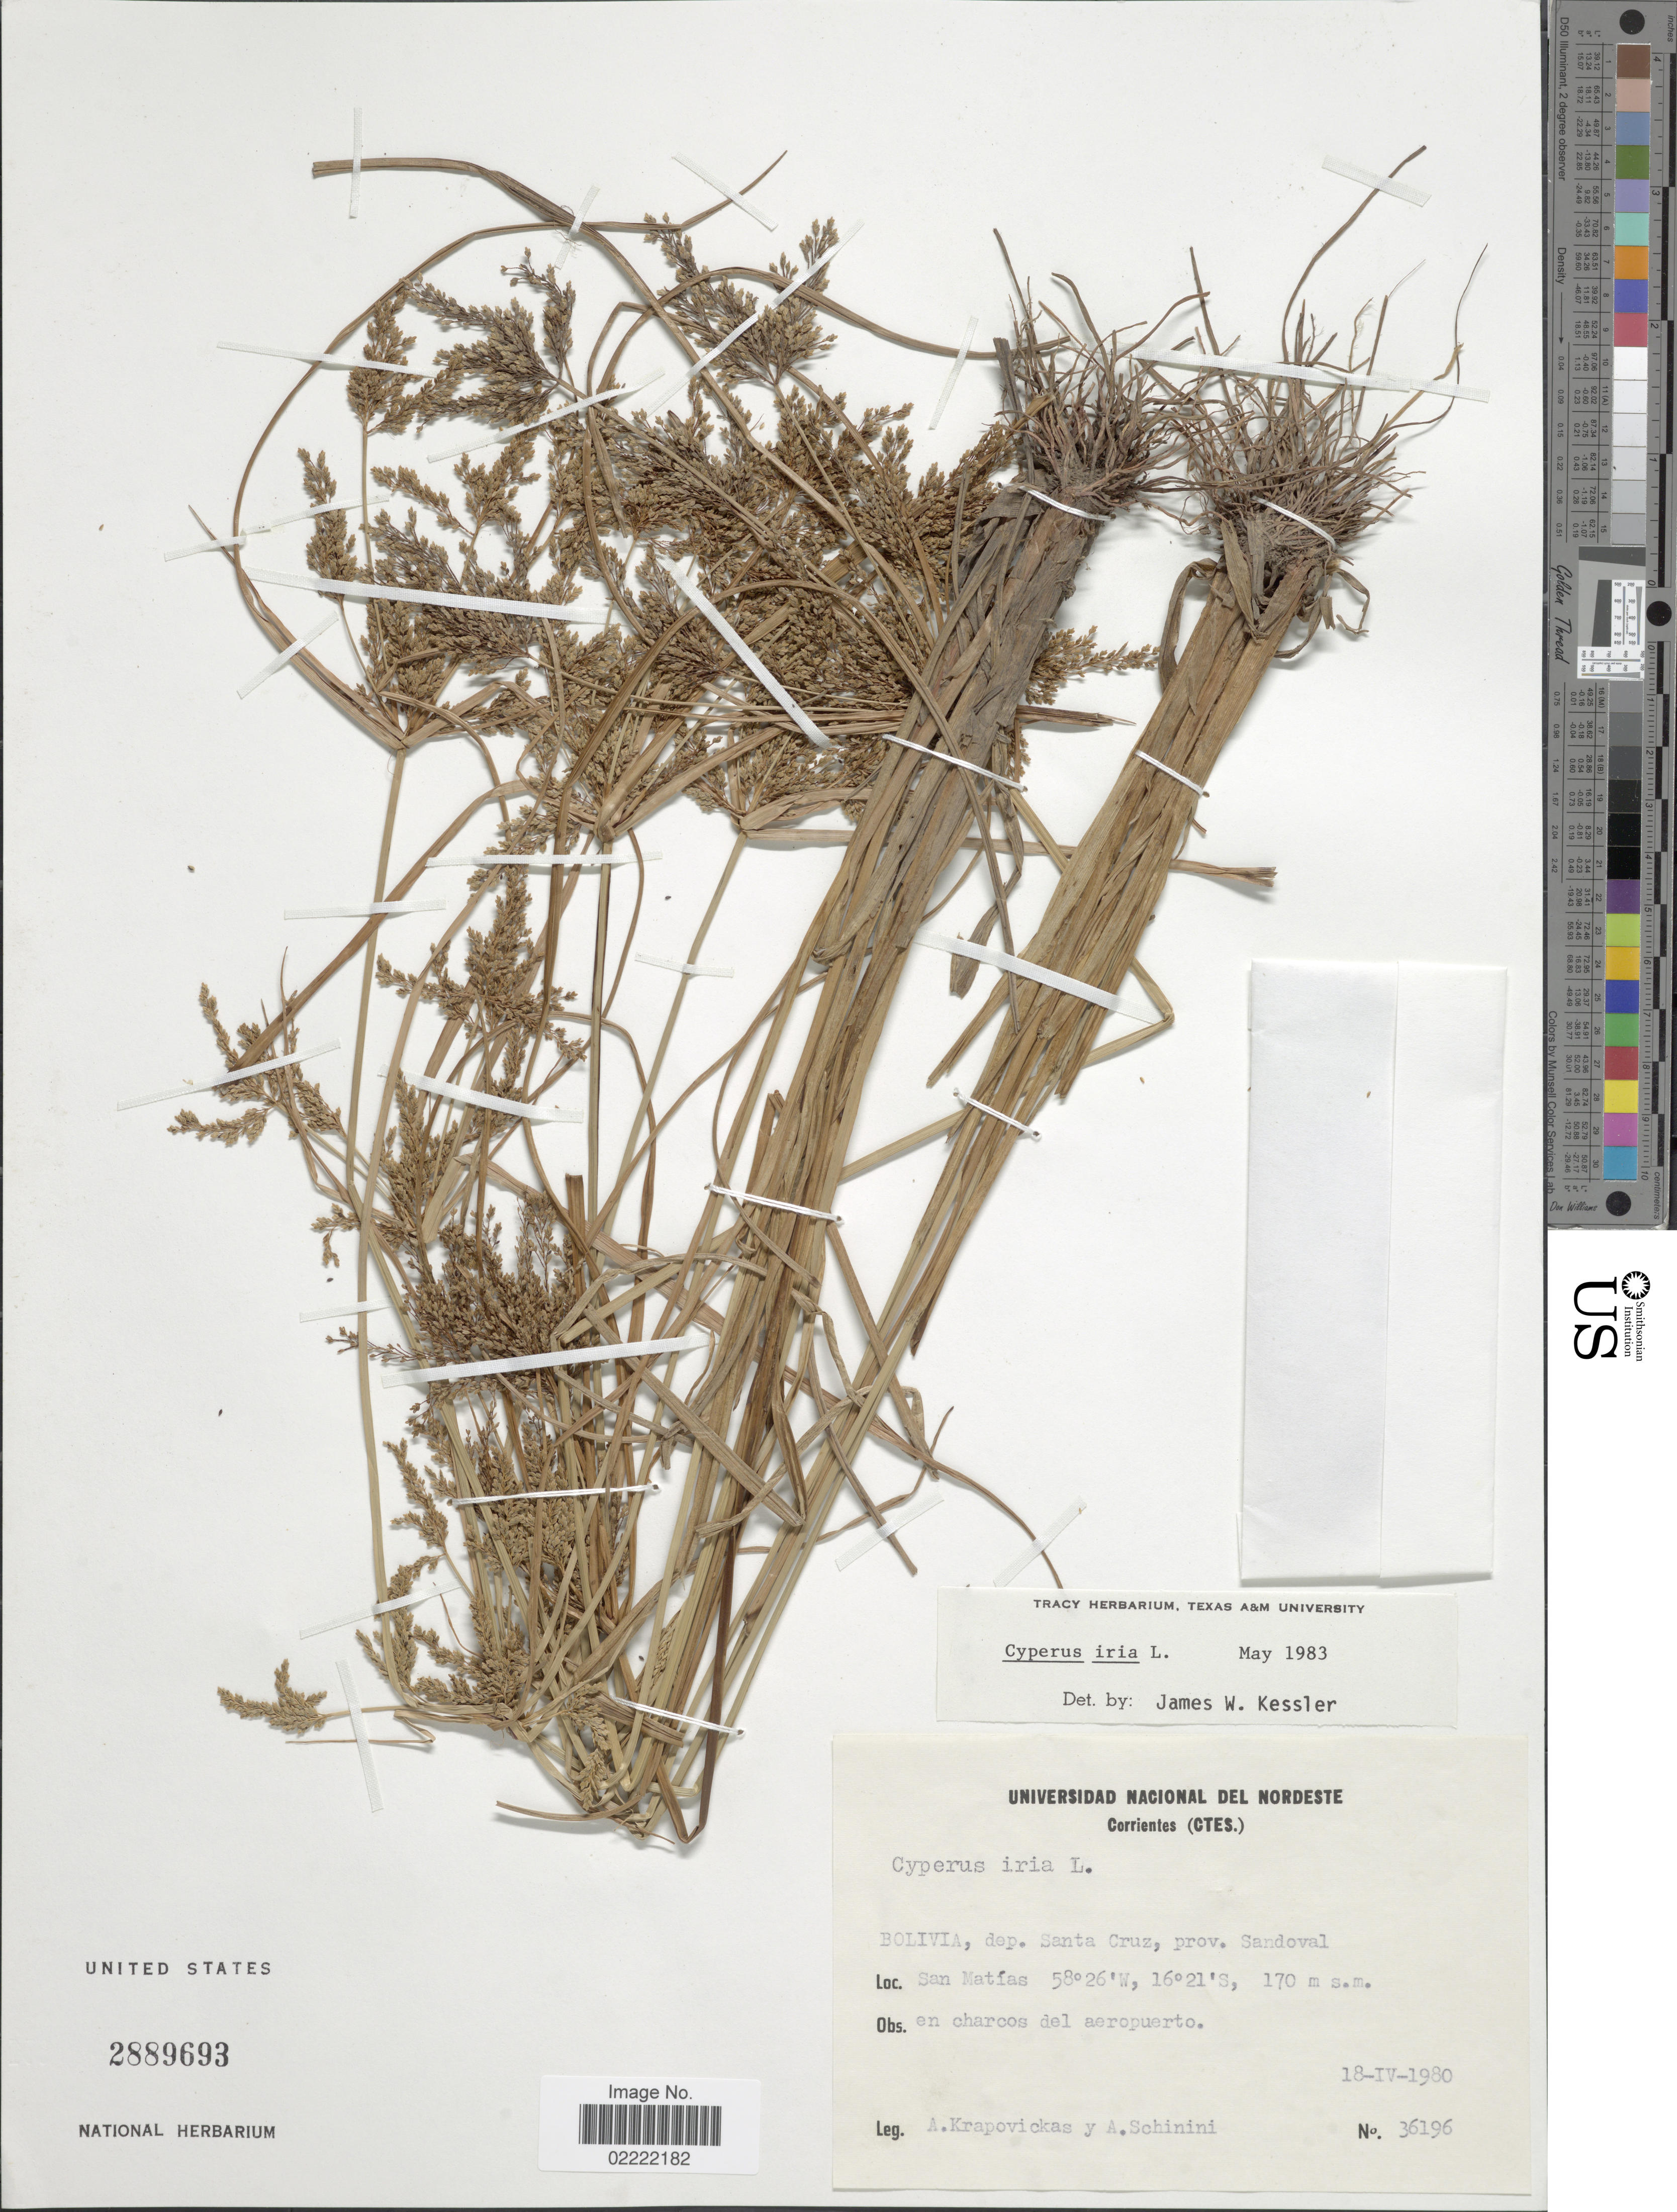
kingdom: Plantae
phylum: Tracheophyta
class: Liliopsida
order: Poales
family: Cyperaceae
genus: Cyperus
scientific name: Cyperus iria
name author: L.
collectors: A. Krapovickas & A. Schinini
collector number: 36196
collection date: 1980-04-18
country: Bolivia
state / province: Santa Cruz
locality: Dep. Santa Cruz, prov. Sandoval, San Matías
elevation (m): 170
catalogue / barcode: US 2889693